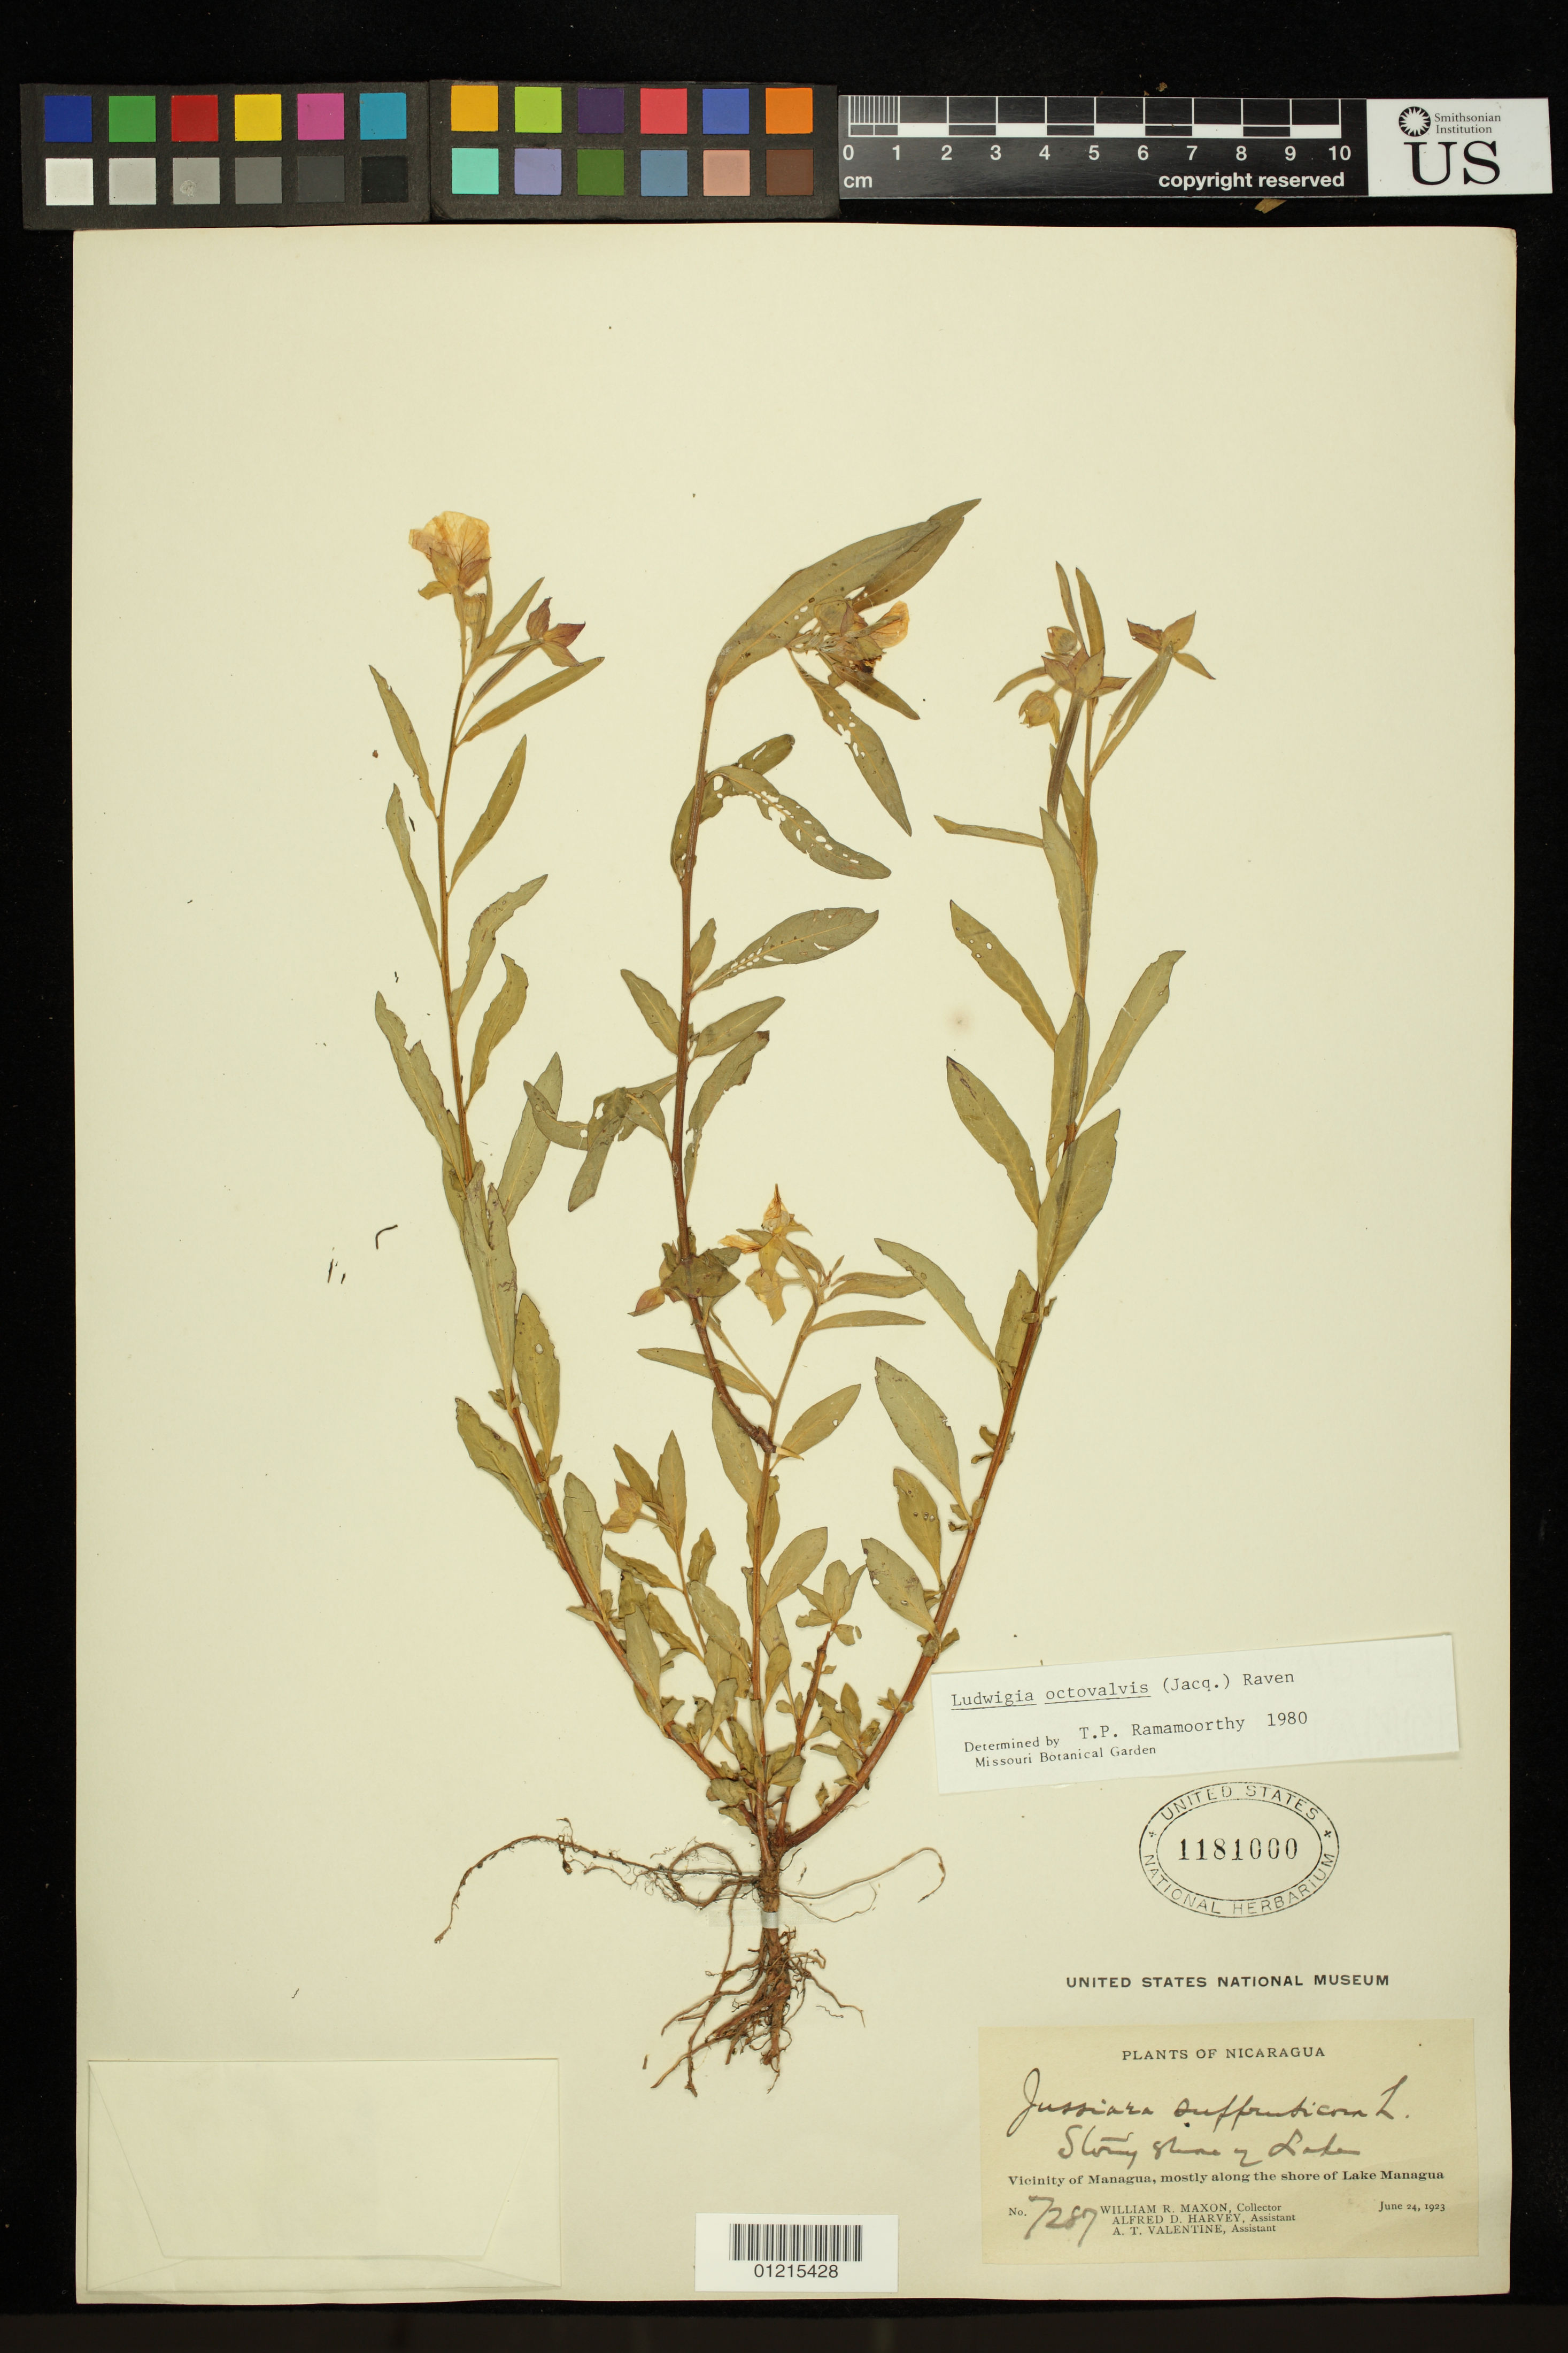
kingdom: Plantae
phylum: Tracheophyta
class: Magnoliopsida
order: Myrtales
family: Onagraceae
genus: Ludwigia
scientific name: Ludwigia octovalvis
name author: (Jacq.) P.H. Raven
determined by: Ramamoorthy, T. P.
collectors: W. R. Maxon, A. D. Harvey & A. Valentine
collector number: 7287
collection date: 1923-06-24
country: Nicaragua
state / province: Managua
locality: Vicinity of Managua, mostly along the shore of Lake Managua.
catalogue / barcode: US 1181000